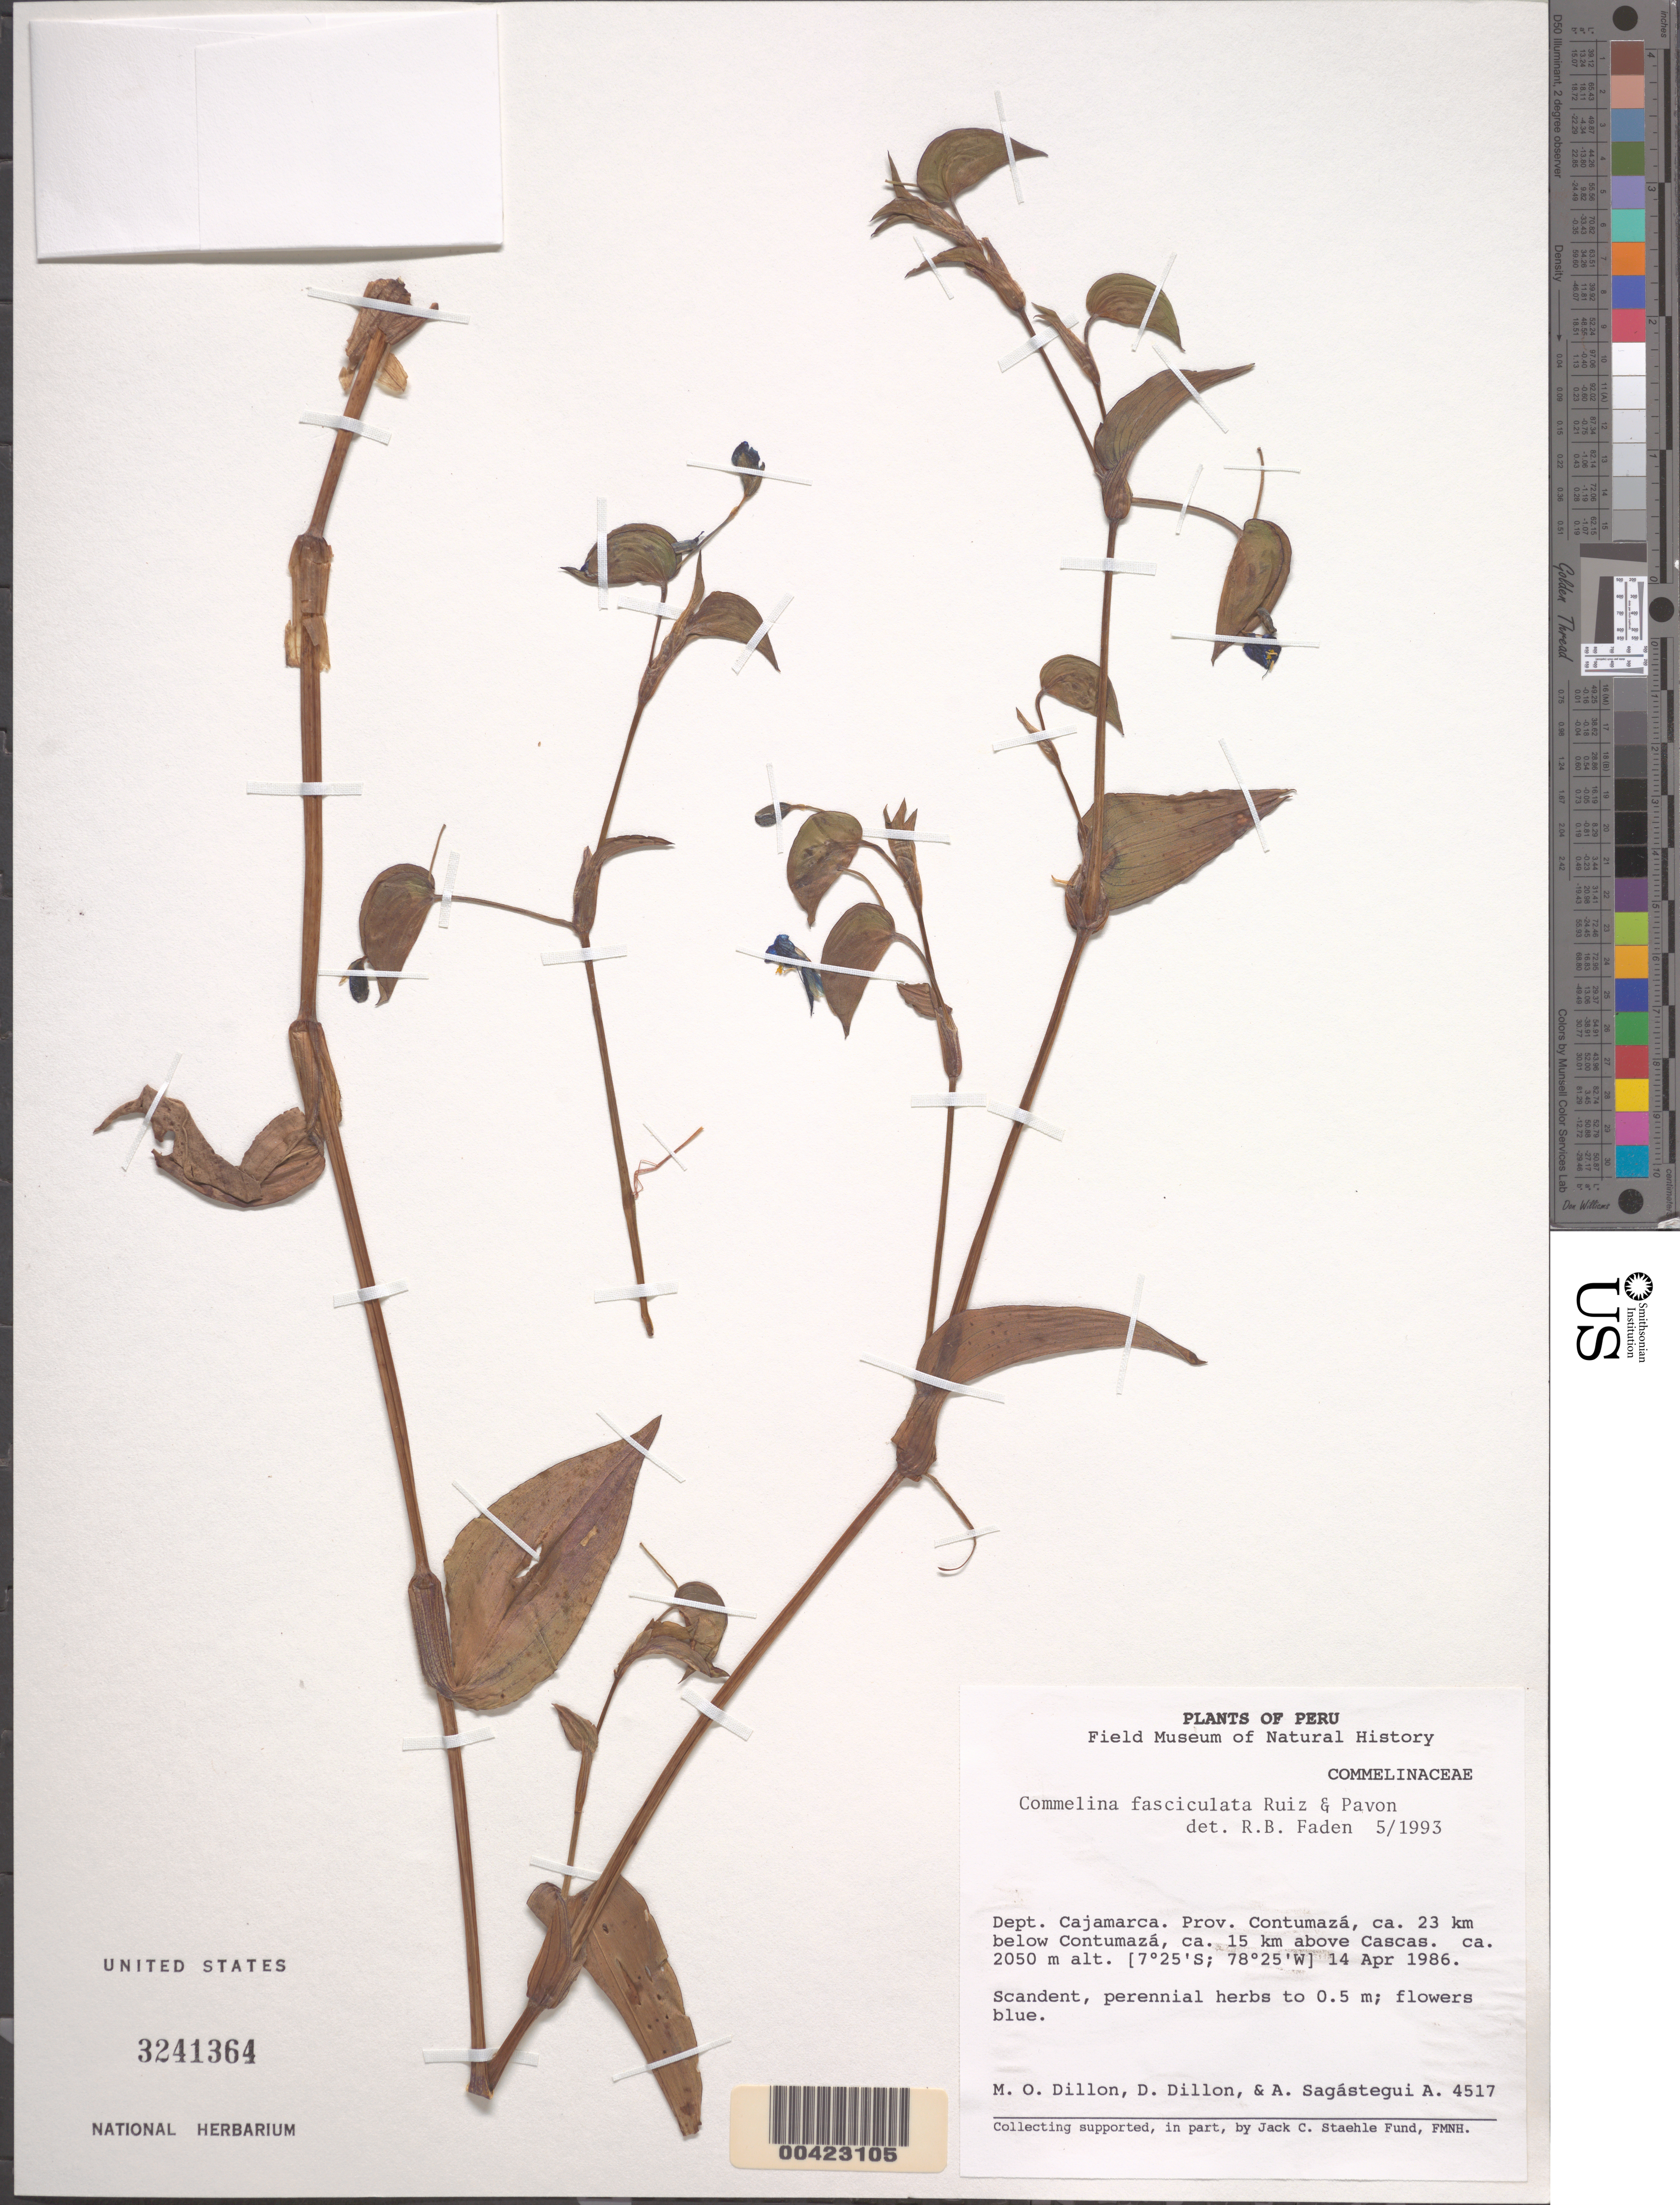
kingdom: Plantae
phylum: Tracheophyta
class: Liliopsida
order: Commelinales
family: Commelinaceae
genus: Commelina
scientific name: Commelina fasciculata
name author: Ruiz & Pav.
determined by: Faden, Robert B., (US), Smithsonian Institution - National Museum of Natural History (UNITED STATES)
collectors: M. O. Dillon, D. Dillon & A. Sagástegui A.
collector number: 4517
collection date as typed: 14 Apr 1986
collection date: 1986-04-14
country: Peru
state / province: Cajamarca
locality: Contumazá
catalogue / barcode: US 3241364